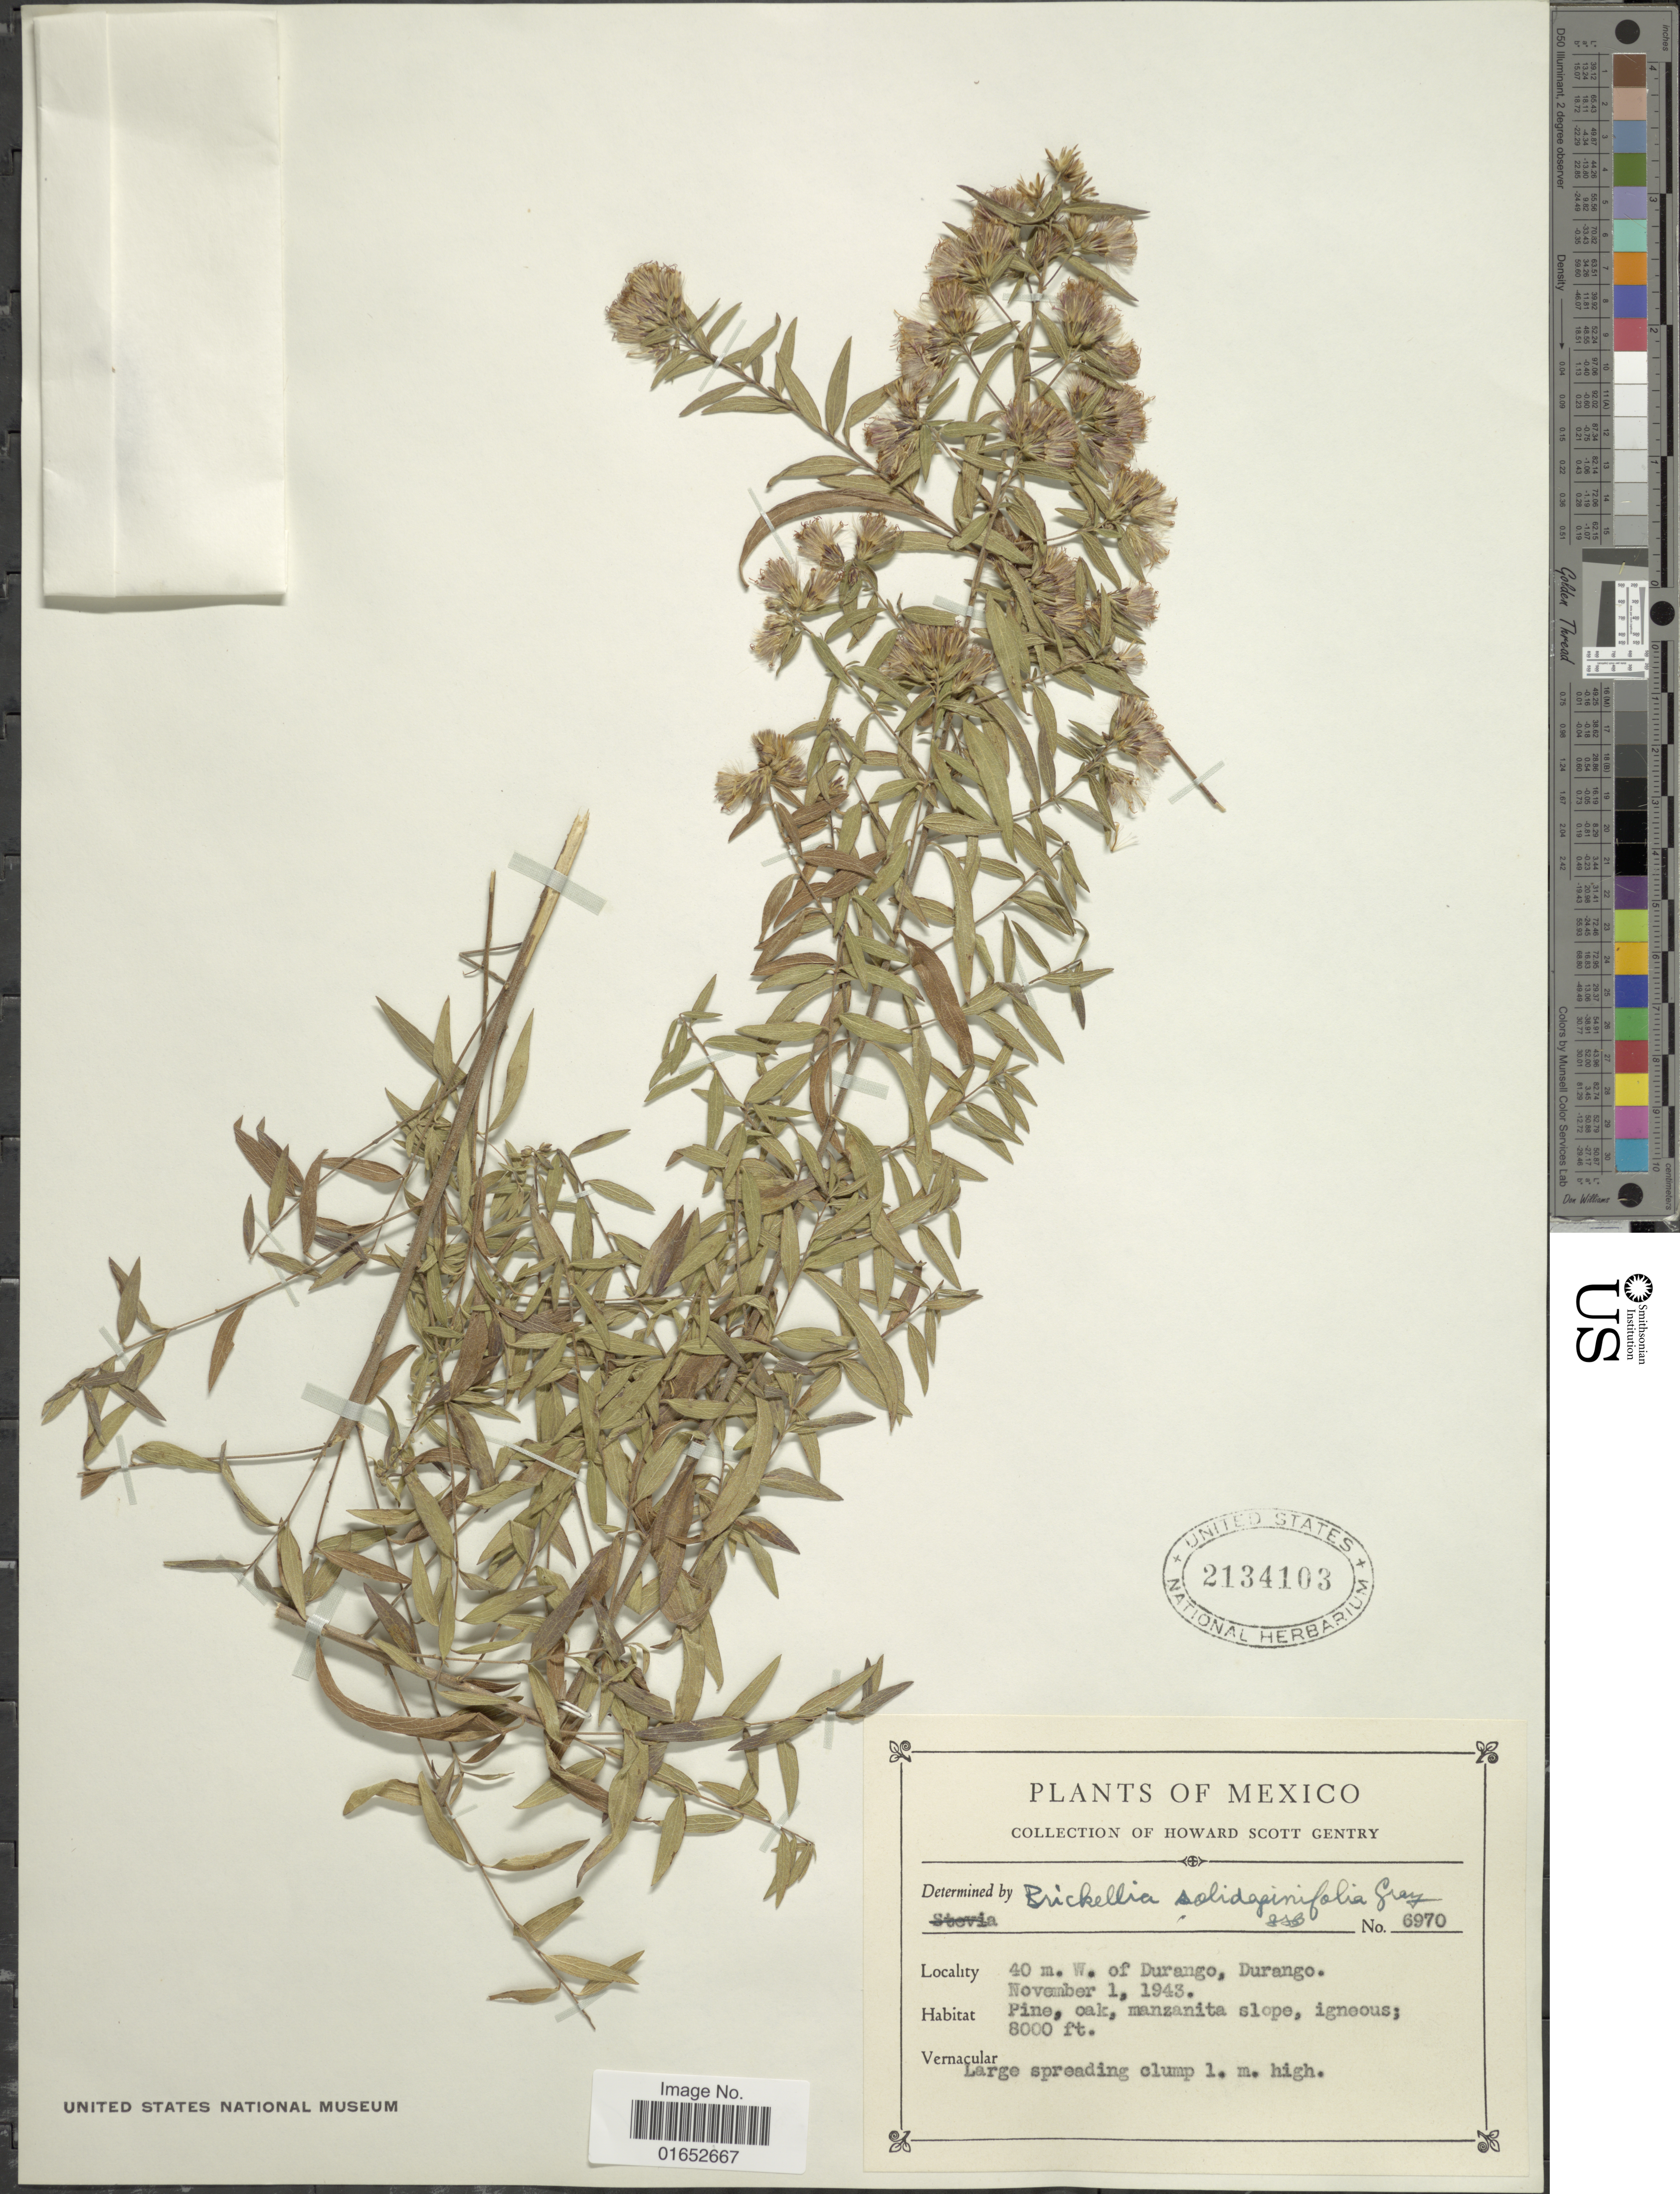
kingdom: Plantae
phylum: Tracheophyta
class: Magnoliopsida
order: Asterales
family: Asteraceae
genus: Asanthus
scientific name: Asanthus solidaginifolius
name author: (A. Gray) R.M. King & H. Rob.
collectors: H. S. Gentry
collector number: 6970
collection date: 1943-11-01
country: Mexico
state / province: Durango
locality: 40 m. W. of Durango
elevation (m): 2438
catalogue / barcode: US 2134103